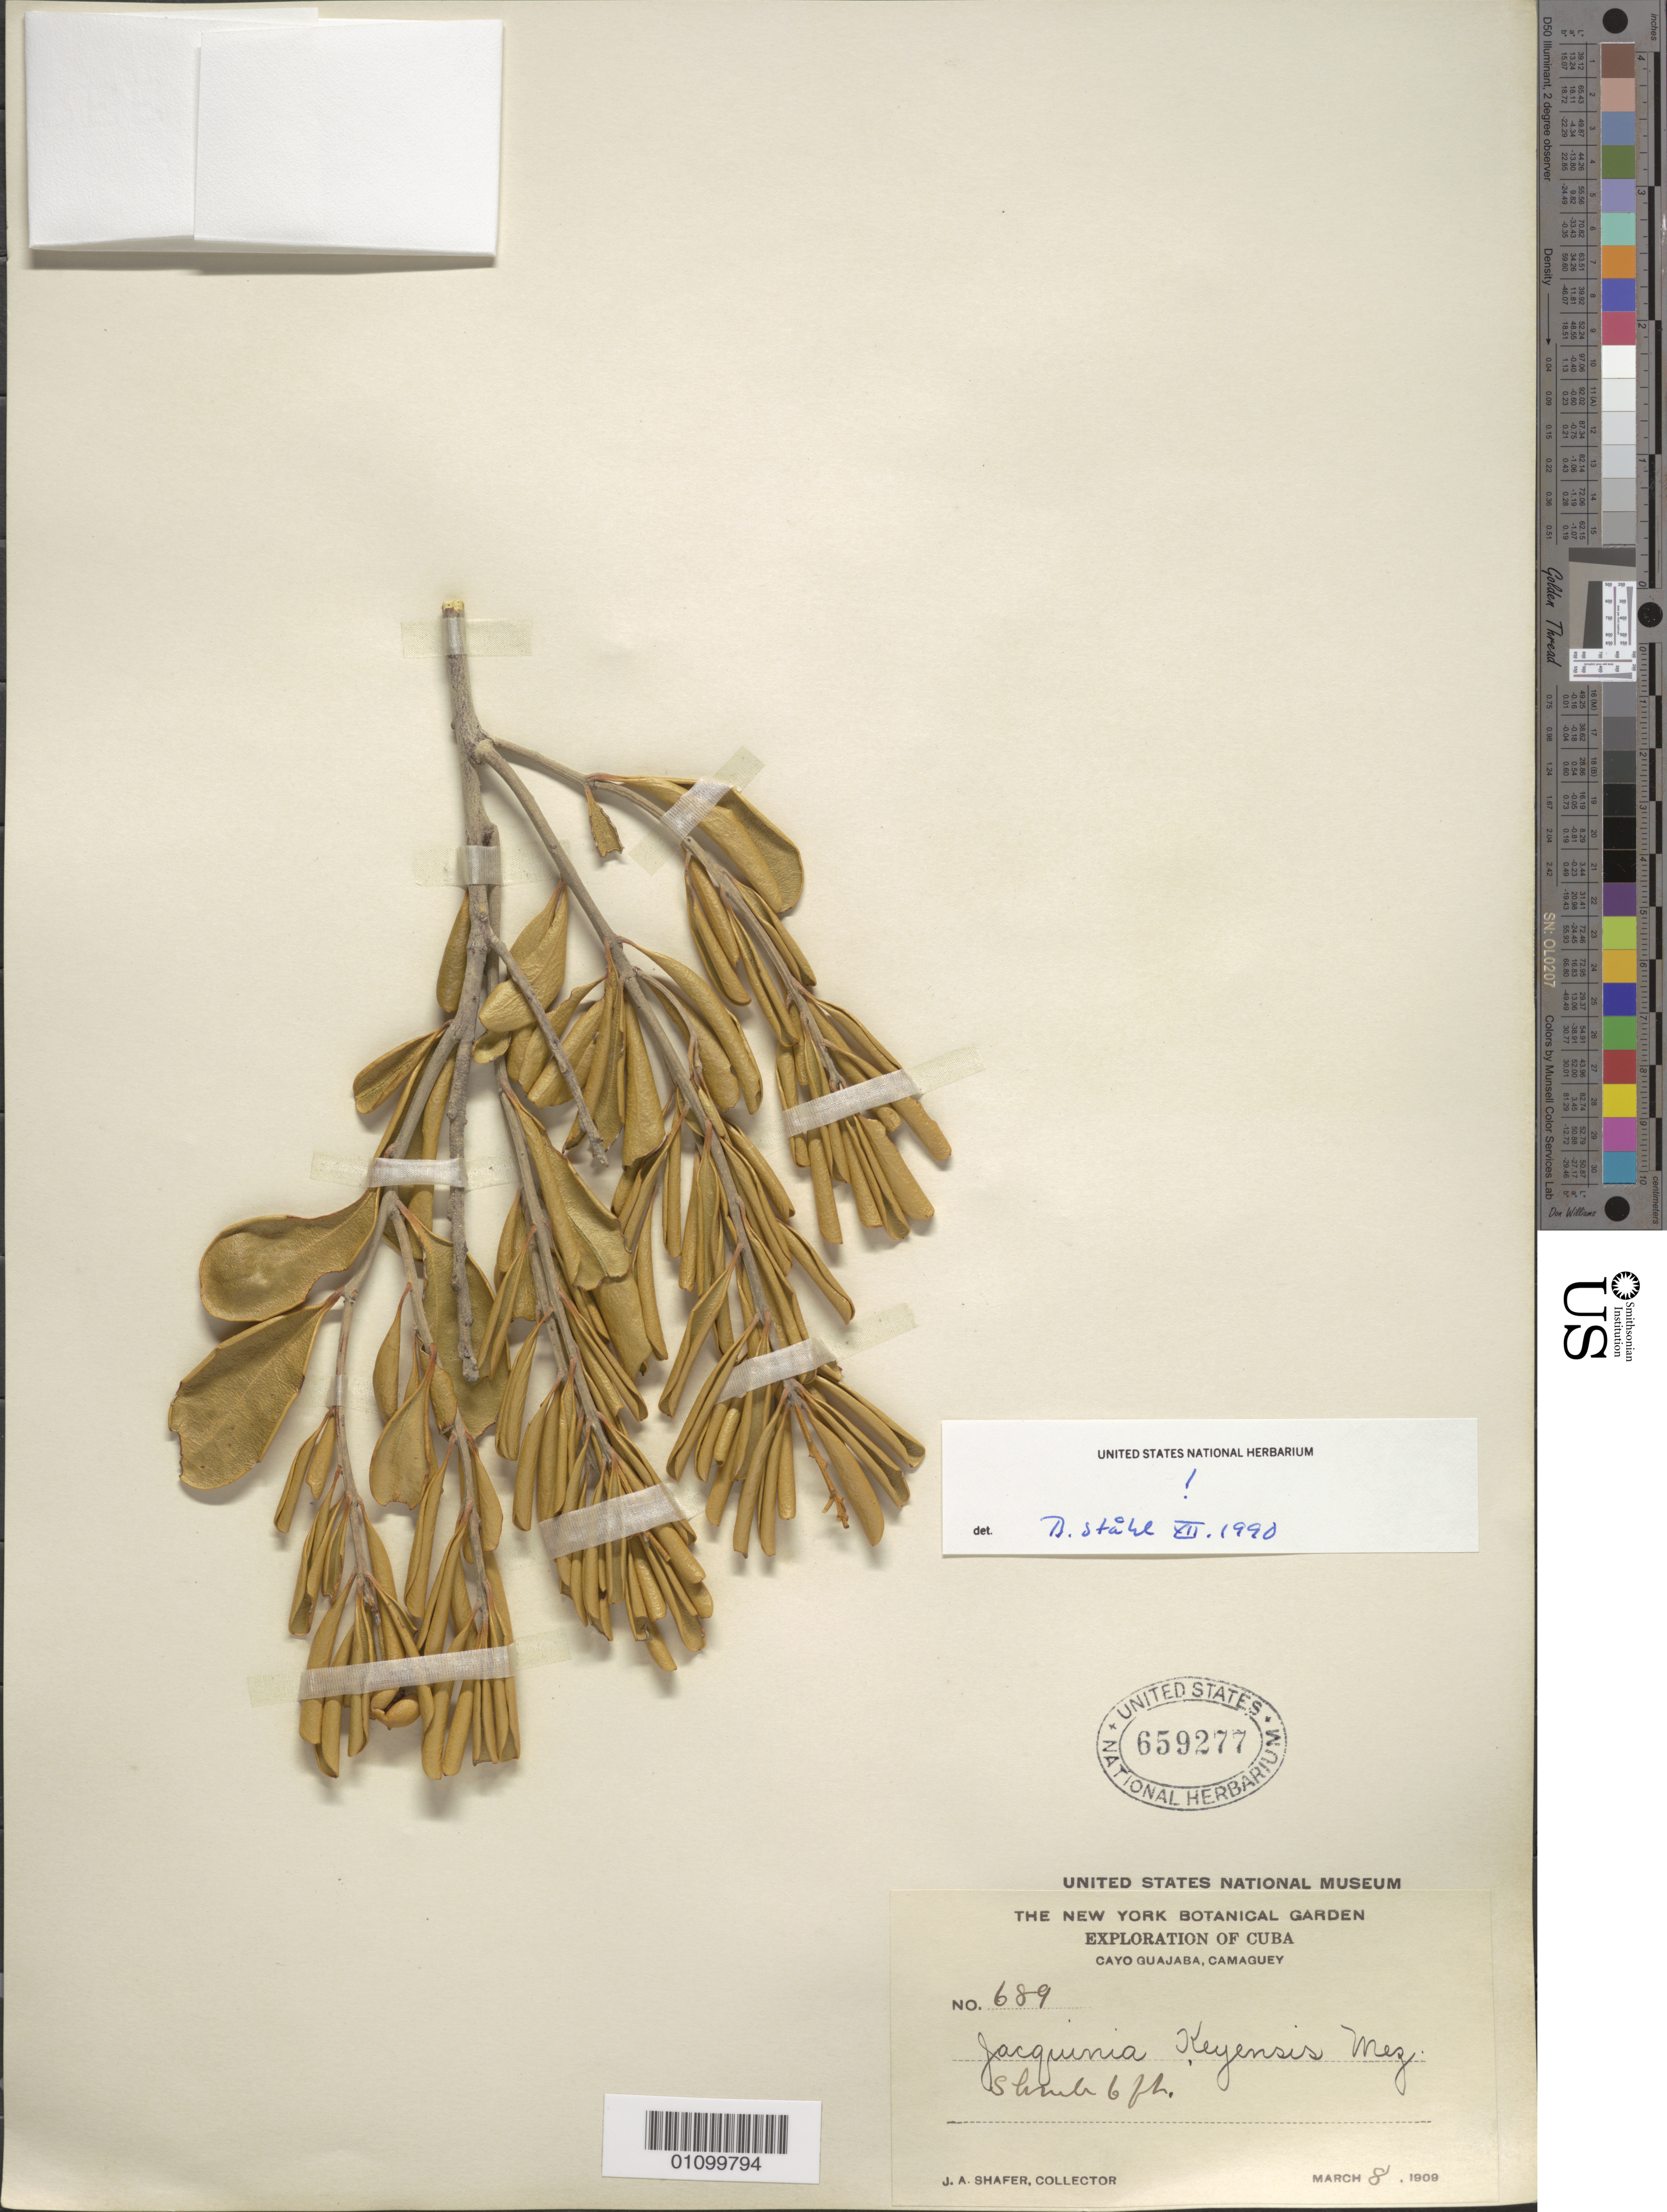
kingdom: Plantae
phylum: Tracheophyta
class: Magnoliopsida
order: Ericales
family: Primulaceae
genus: Jacquinia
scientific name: Jacquinia keyensis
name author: Mez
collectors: J. A. Shafer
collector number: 689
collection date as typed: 08 Mar 1909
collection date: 1909-03-08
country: Cuba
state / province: Camagüey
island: Cuba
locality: Cayo Guajaba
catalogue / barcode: US 659277